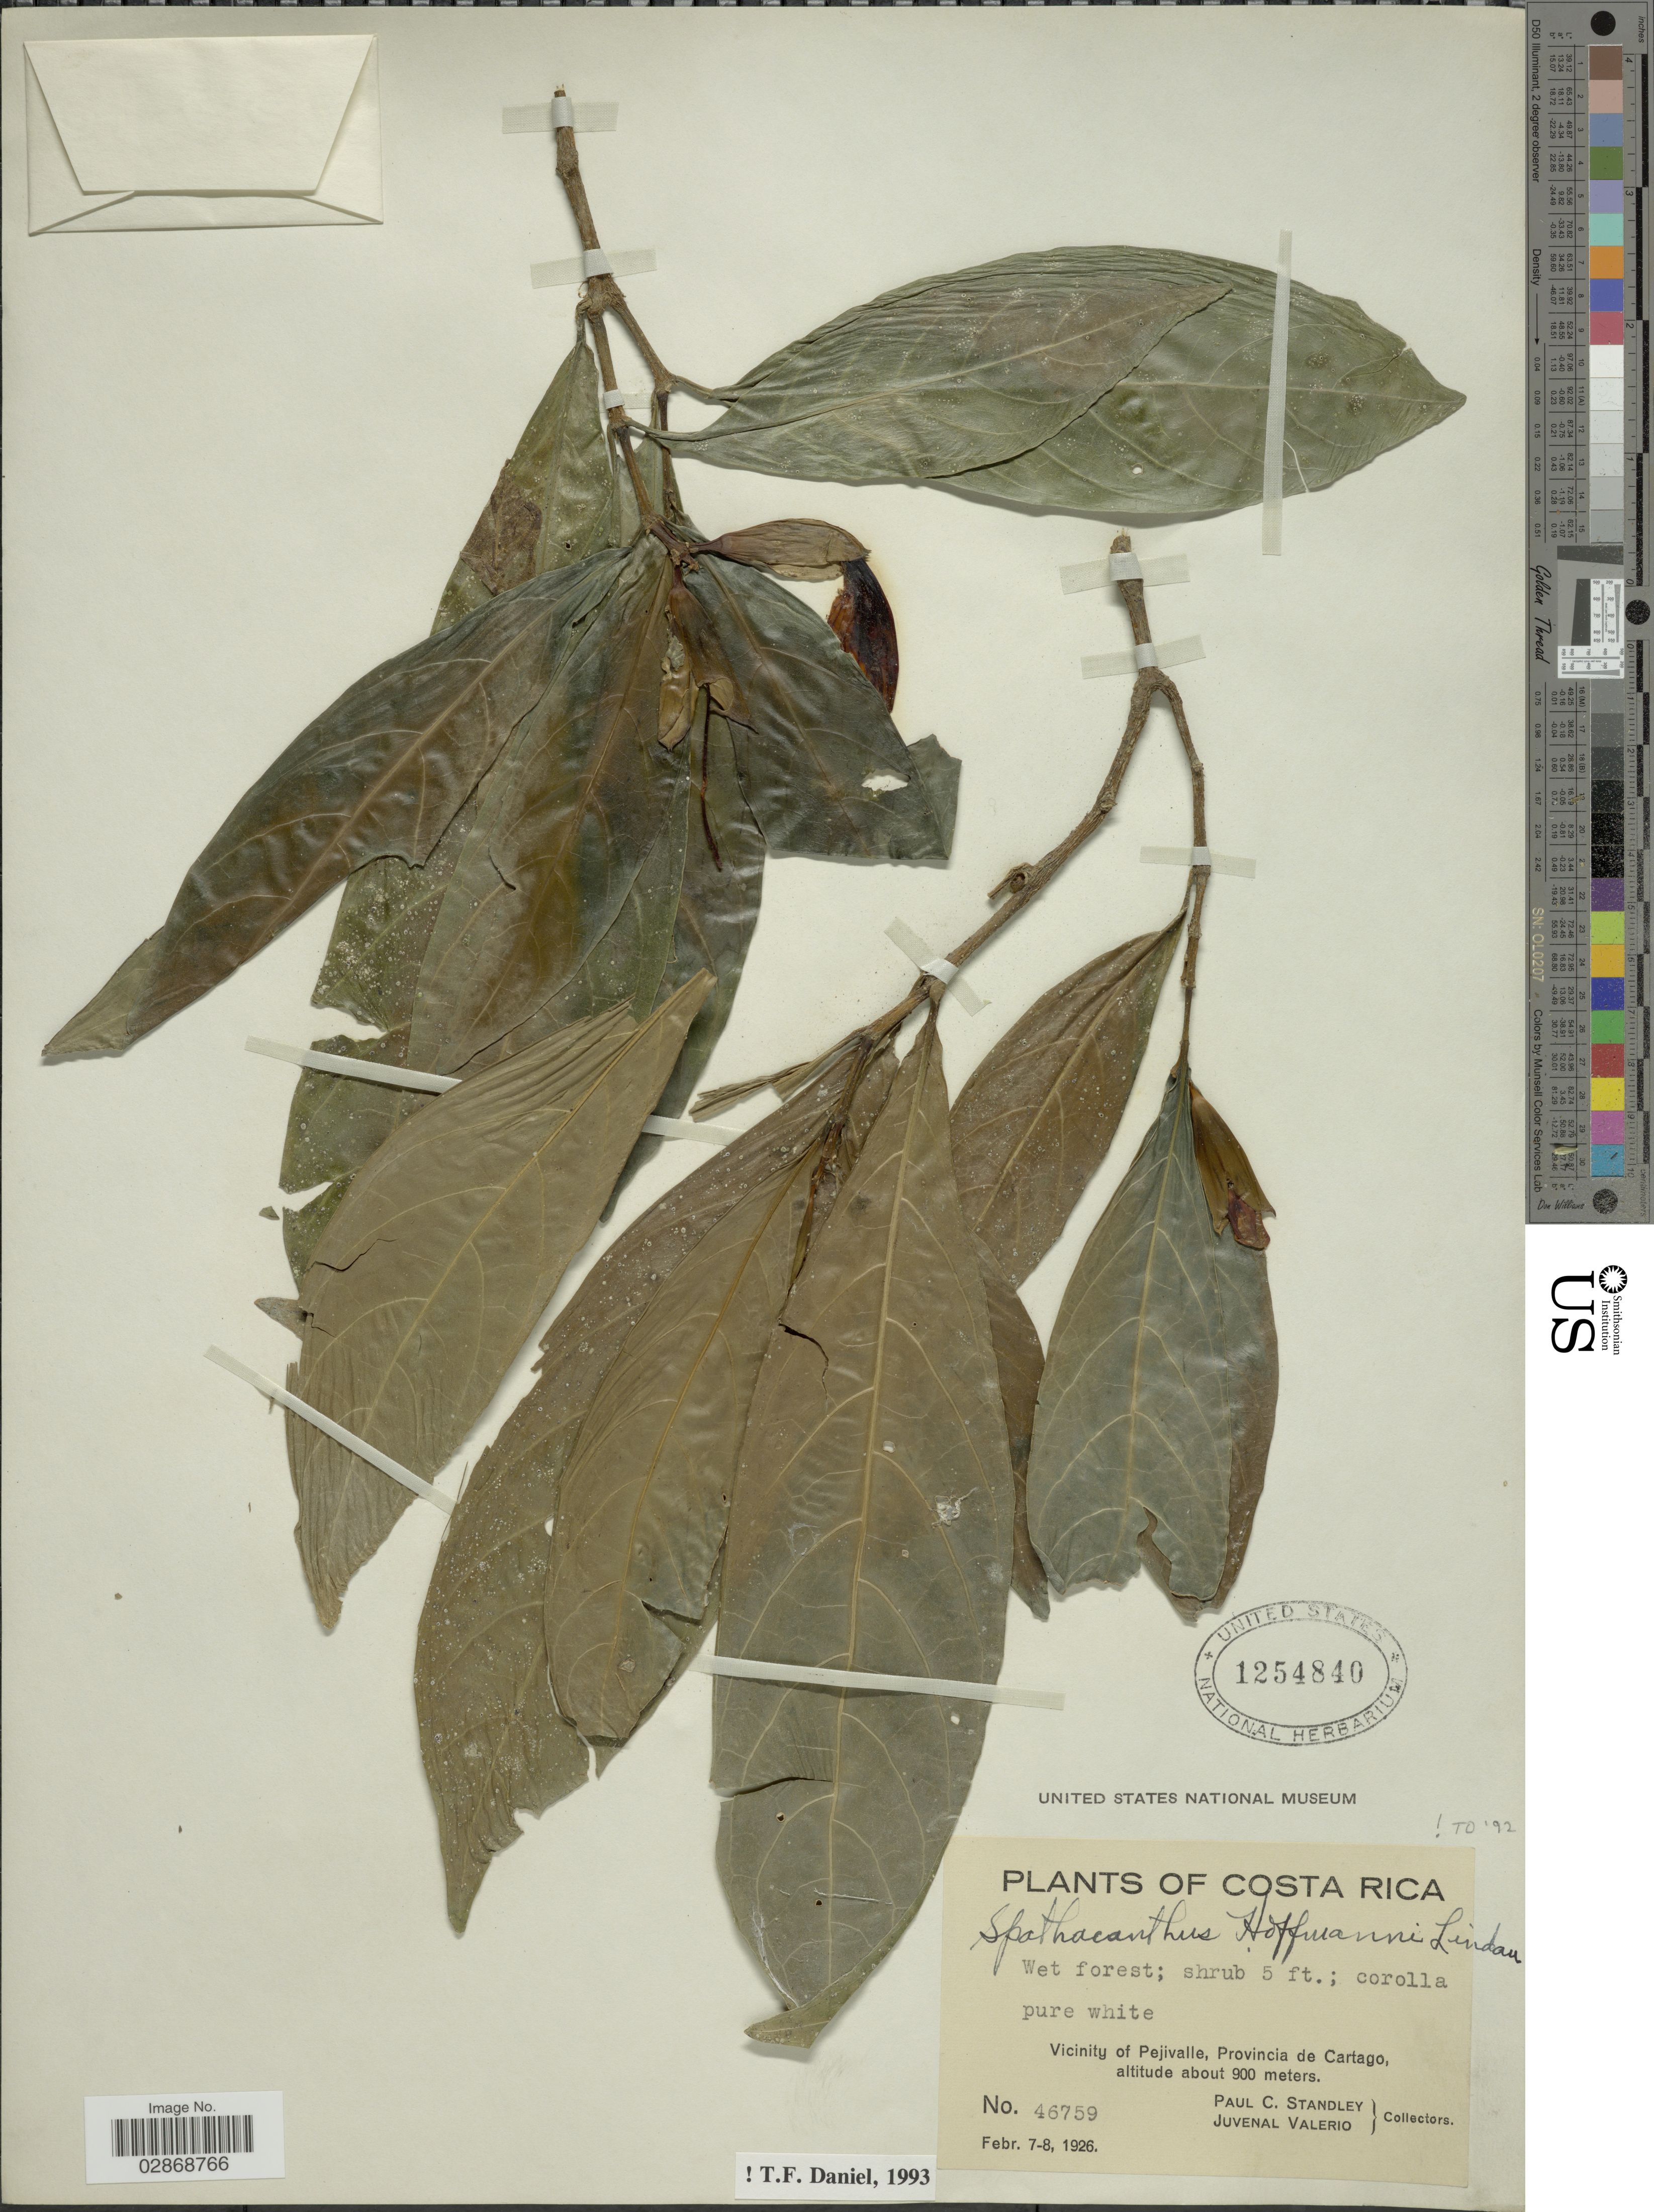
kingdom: Plantae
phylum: Tracheophyta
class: Magnoliopsida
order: Lamiales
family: Acanthaceae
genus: Spathacanthus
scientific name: Spathacanthus hoffmannii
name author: Lindau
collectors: P. C. Standley & J. Valerio R.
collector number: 46759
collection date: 1926-02-07/1926-02-08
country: Costa Rica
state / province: Cartago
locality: Vicinity of Pejivalle.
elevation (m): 900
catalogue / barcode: US 1254840